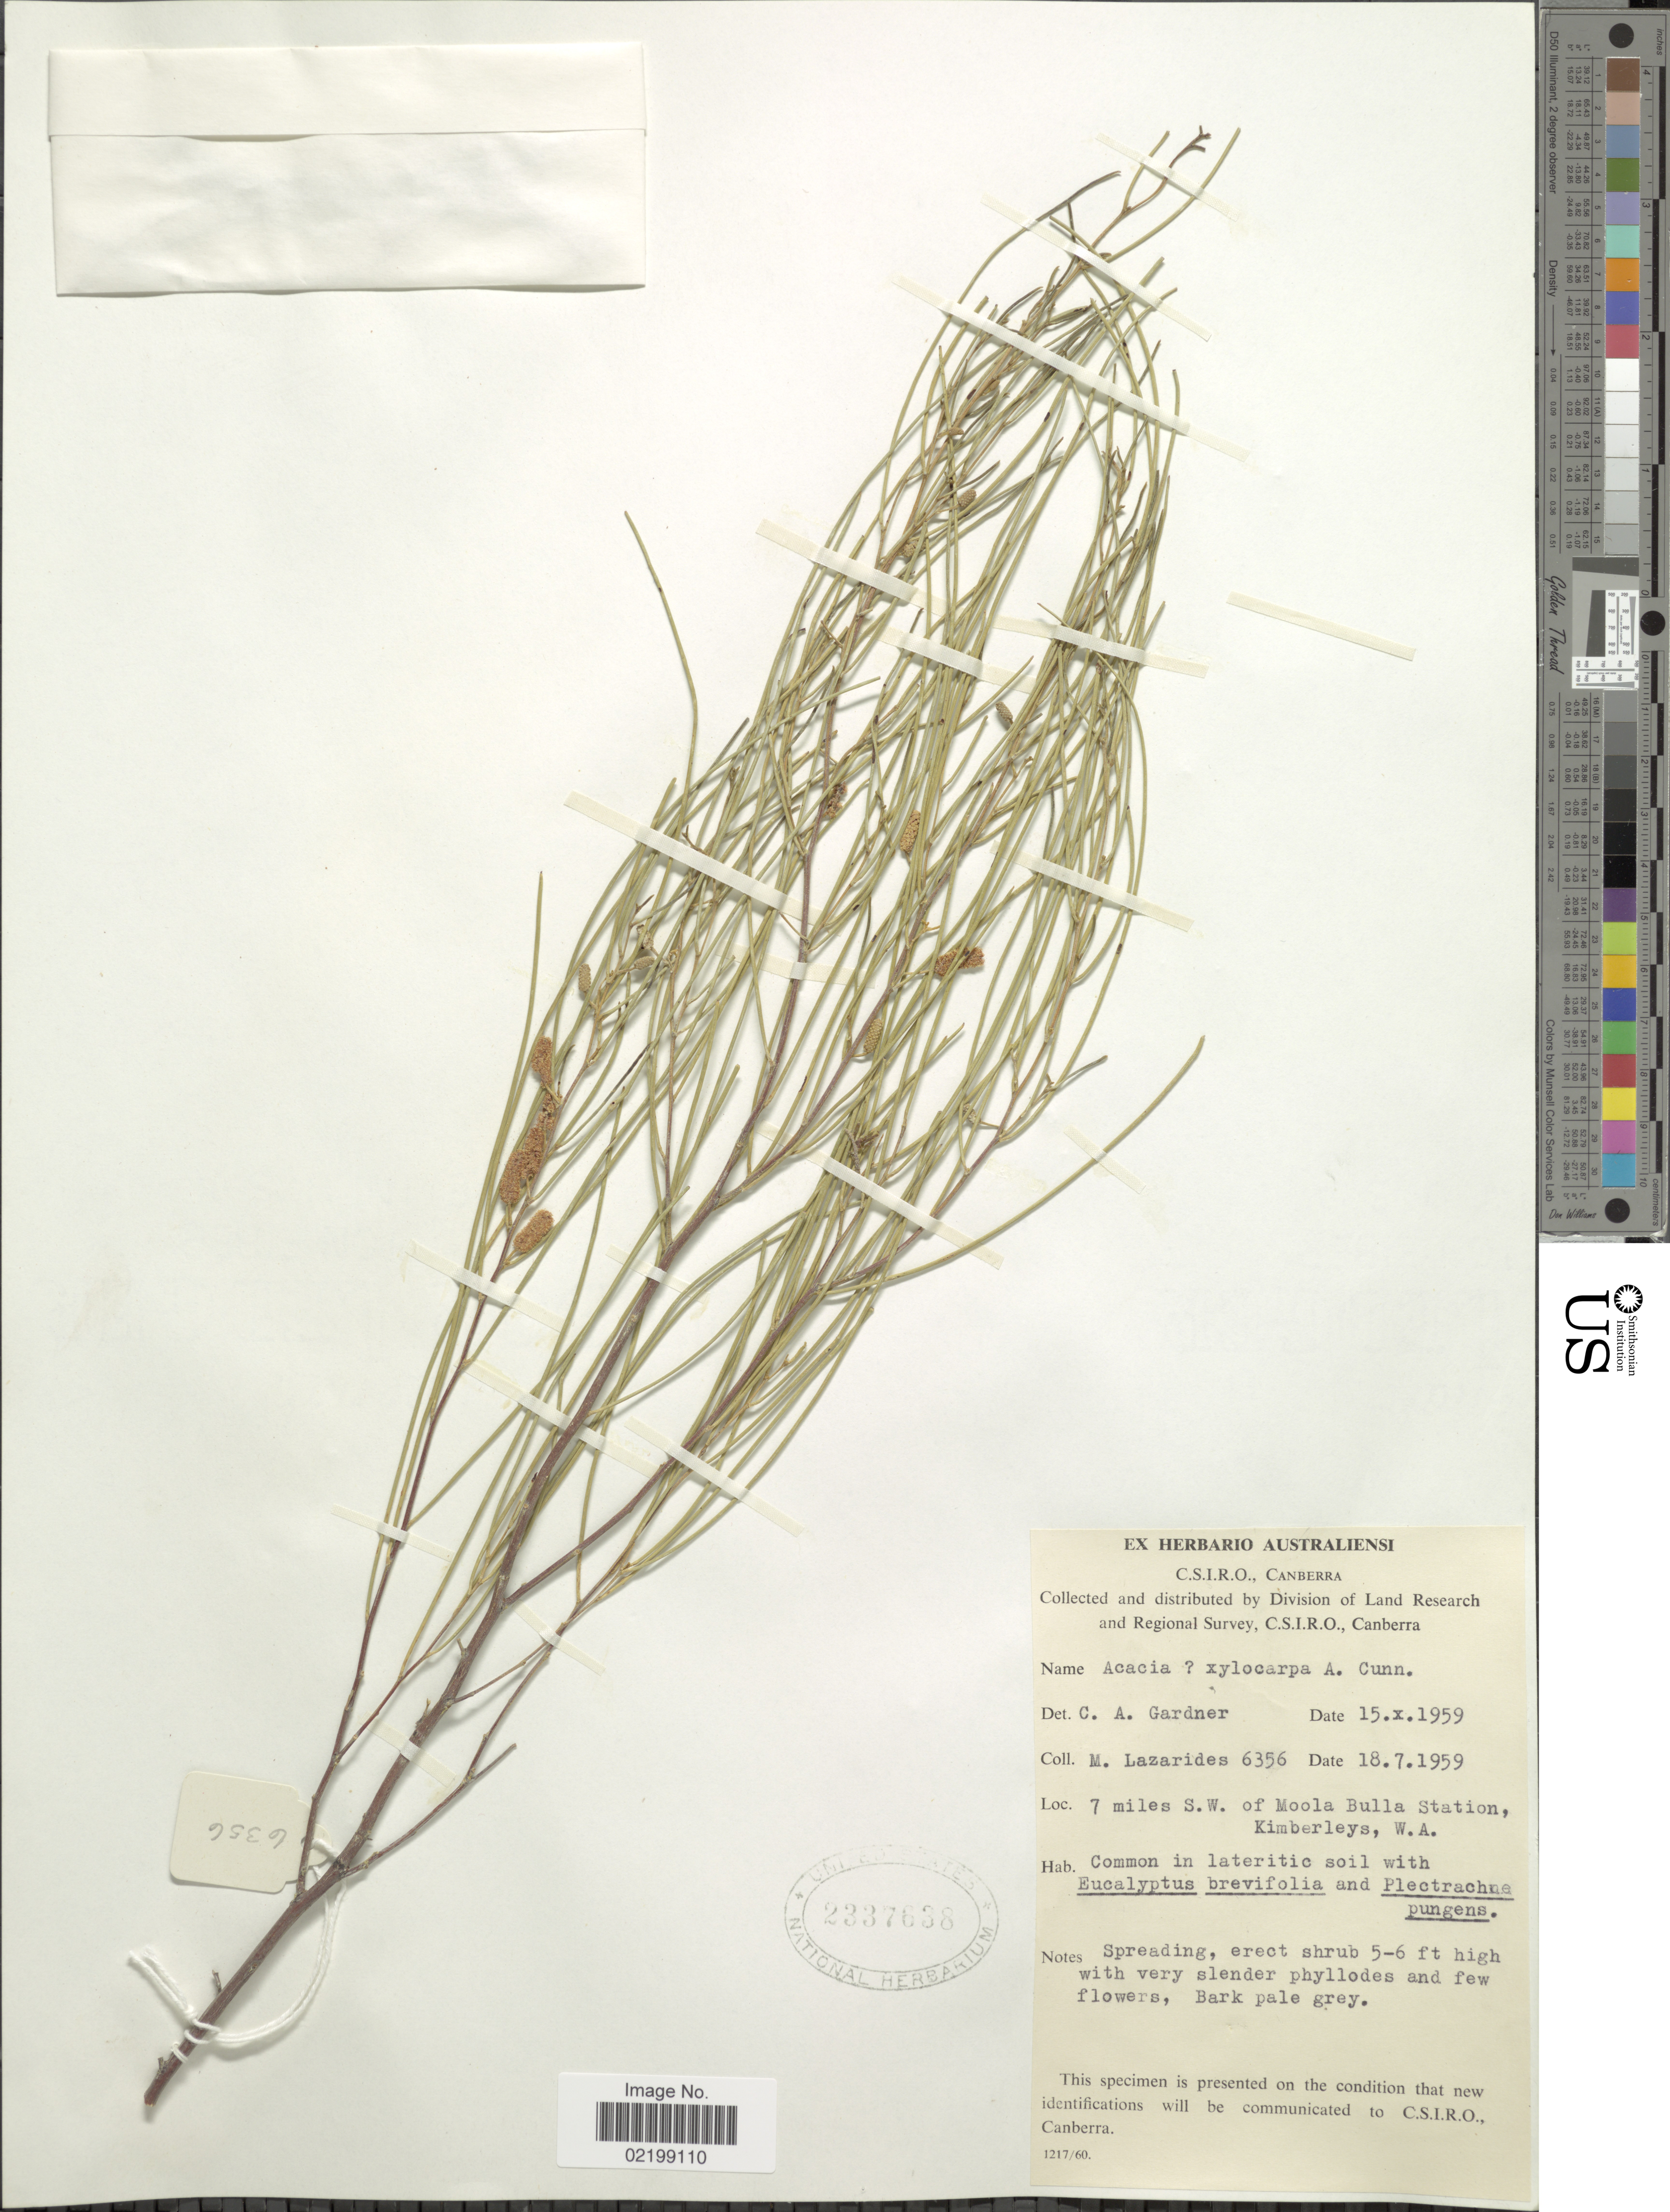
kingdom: Plantae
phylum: Tracheophyta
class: Magnoliopsida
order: Fabales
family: Fabaceae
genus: Acacia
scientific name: Acacia orthocarpa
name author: F. Muell.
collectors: M. Lazarides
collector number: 6356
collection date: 1959-07-18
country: Australia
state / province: Western Australia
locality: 7 miles S.W. of Moola Bulla Station, Kimberleys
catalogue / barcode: US 2337638